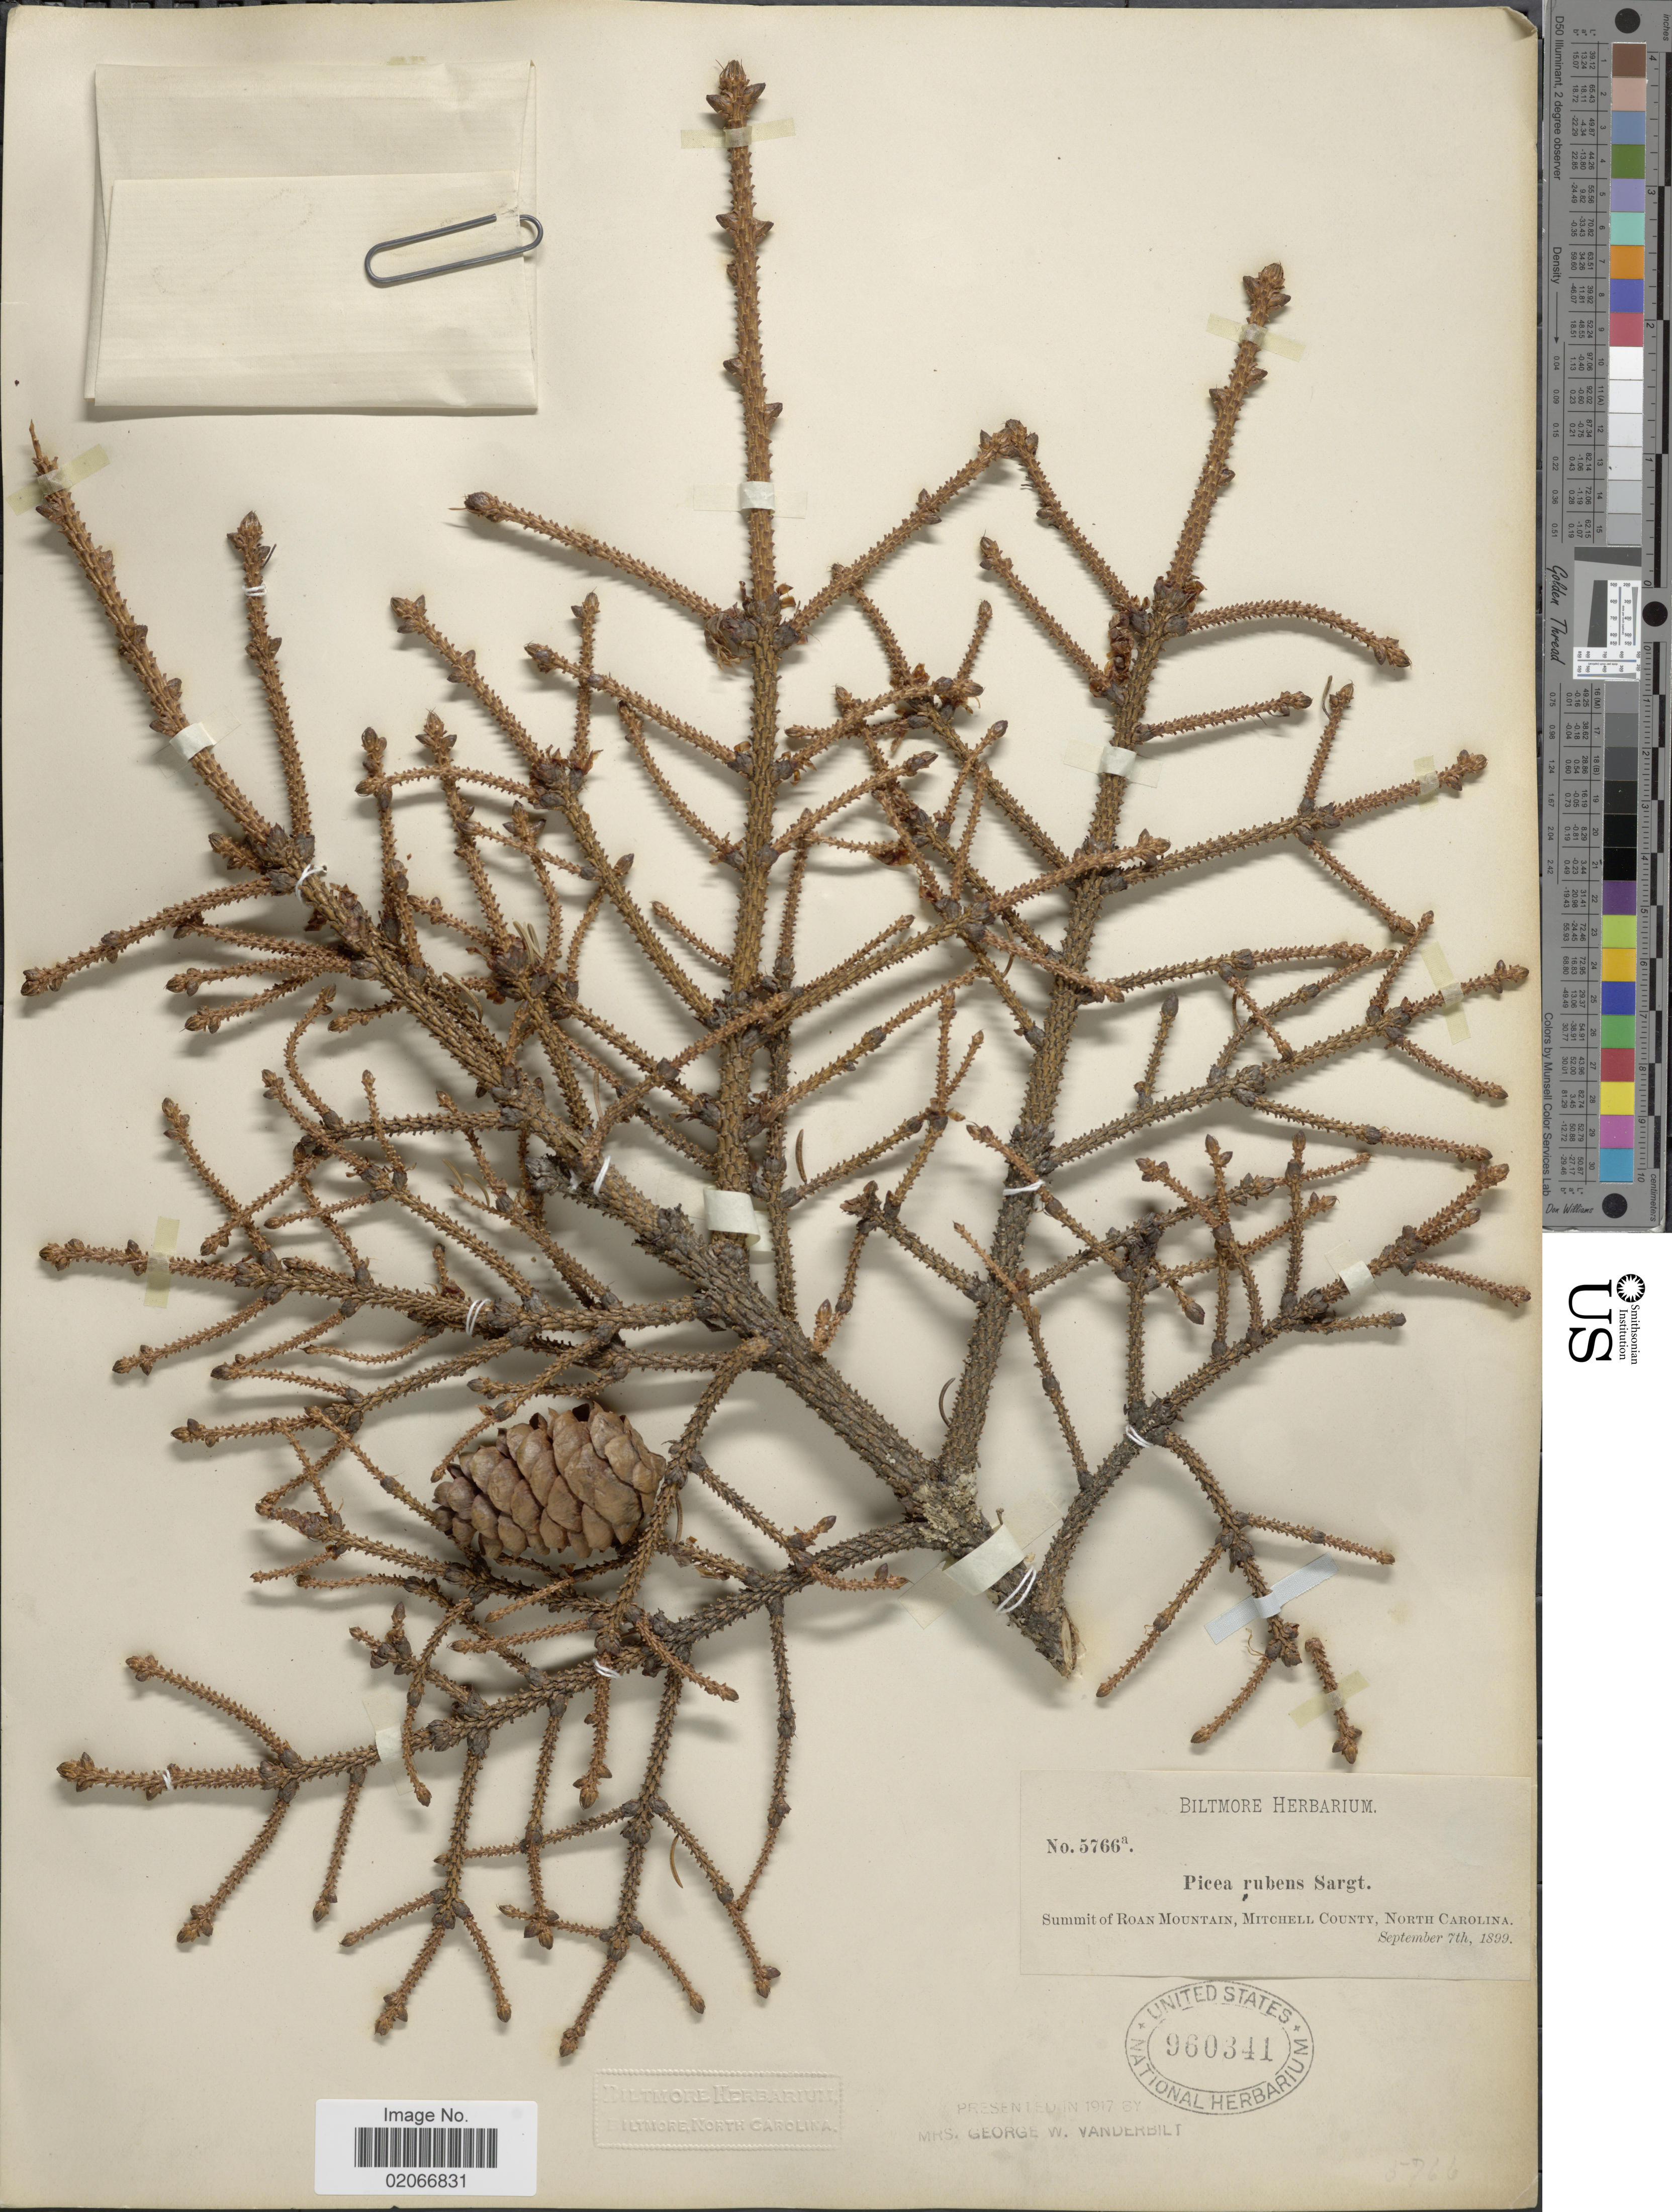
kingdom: Plantae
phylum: Tracheophyta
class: Pinopsida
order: Pinales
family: Pinaceae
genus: Picea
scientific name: Picea rubens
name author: Sarg.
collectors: ex herb. Biltmore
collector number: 5766a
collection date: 1899-09-07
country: United States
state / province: North Carolina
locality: Summit of Roan Mountain, Mitchell County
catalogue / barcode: US 960341